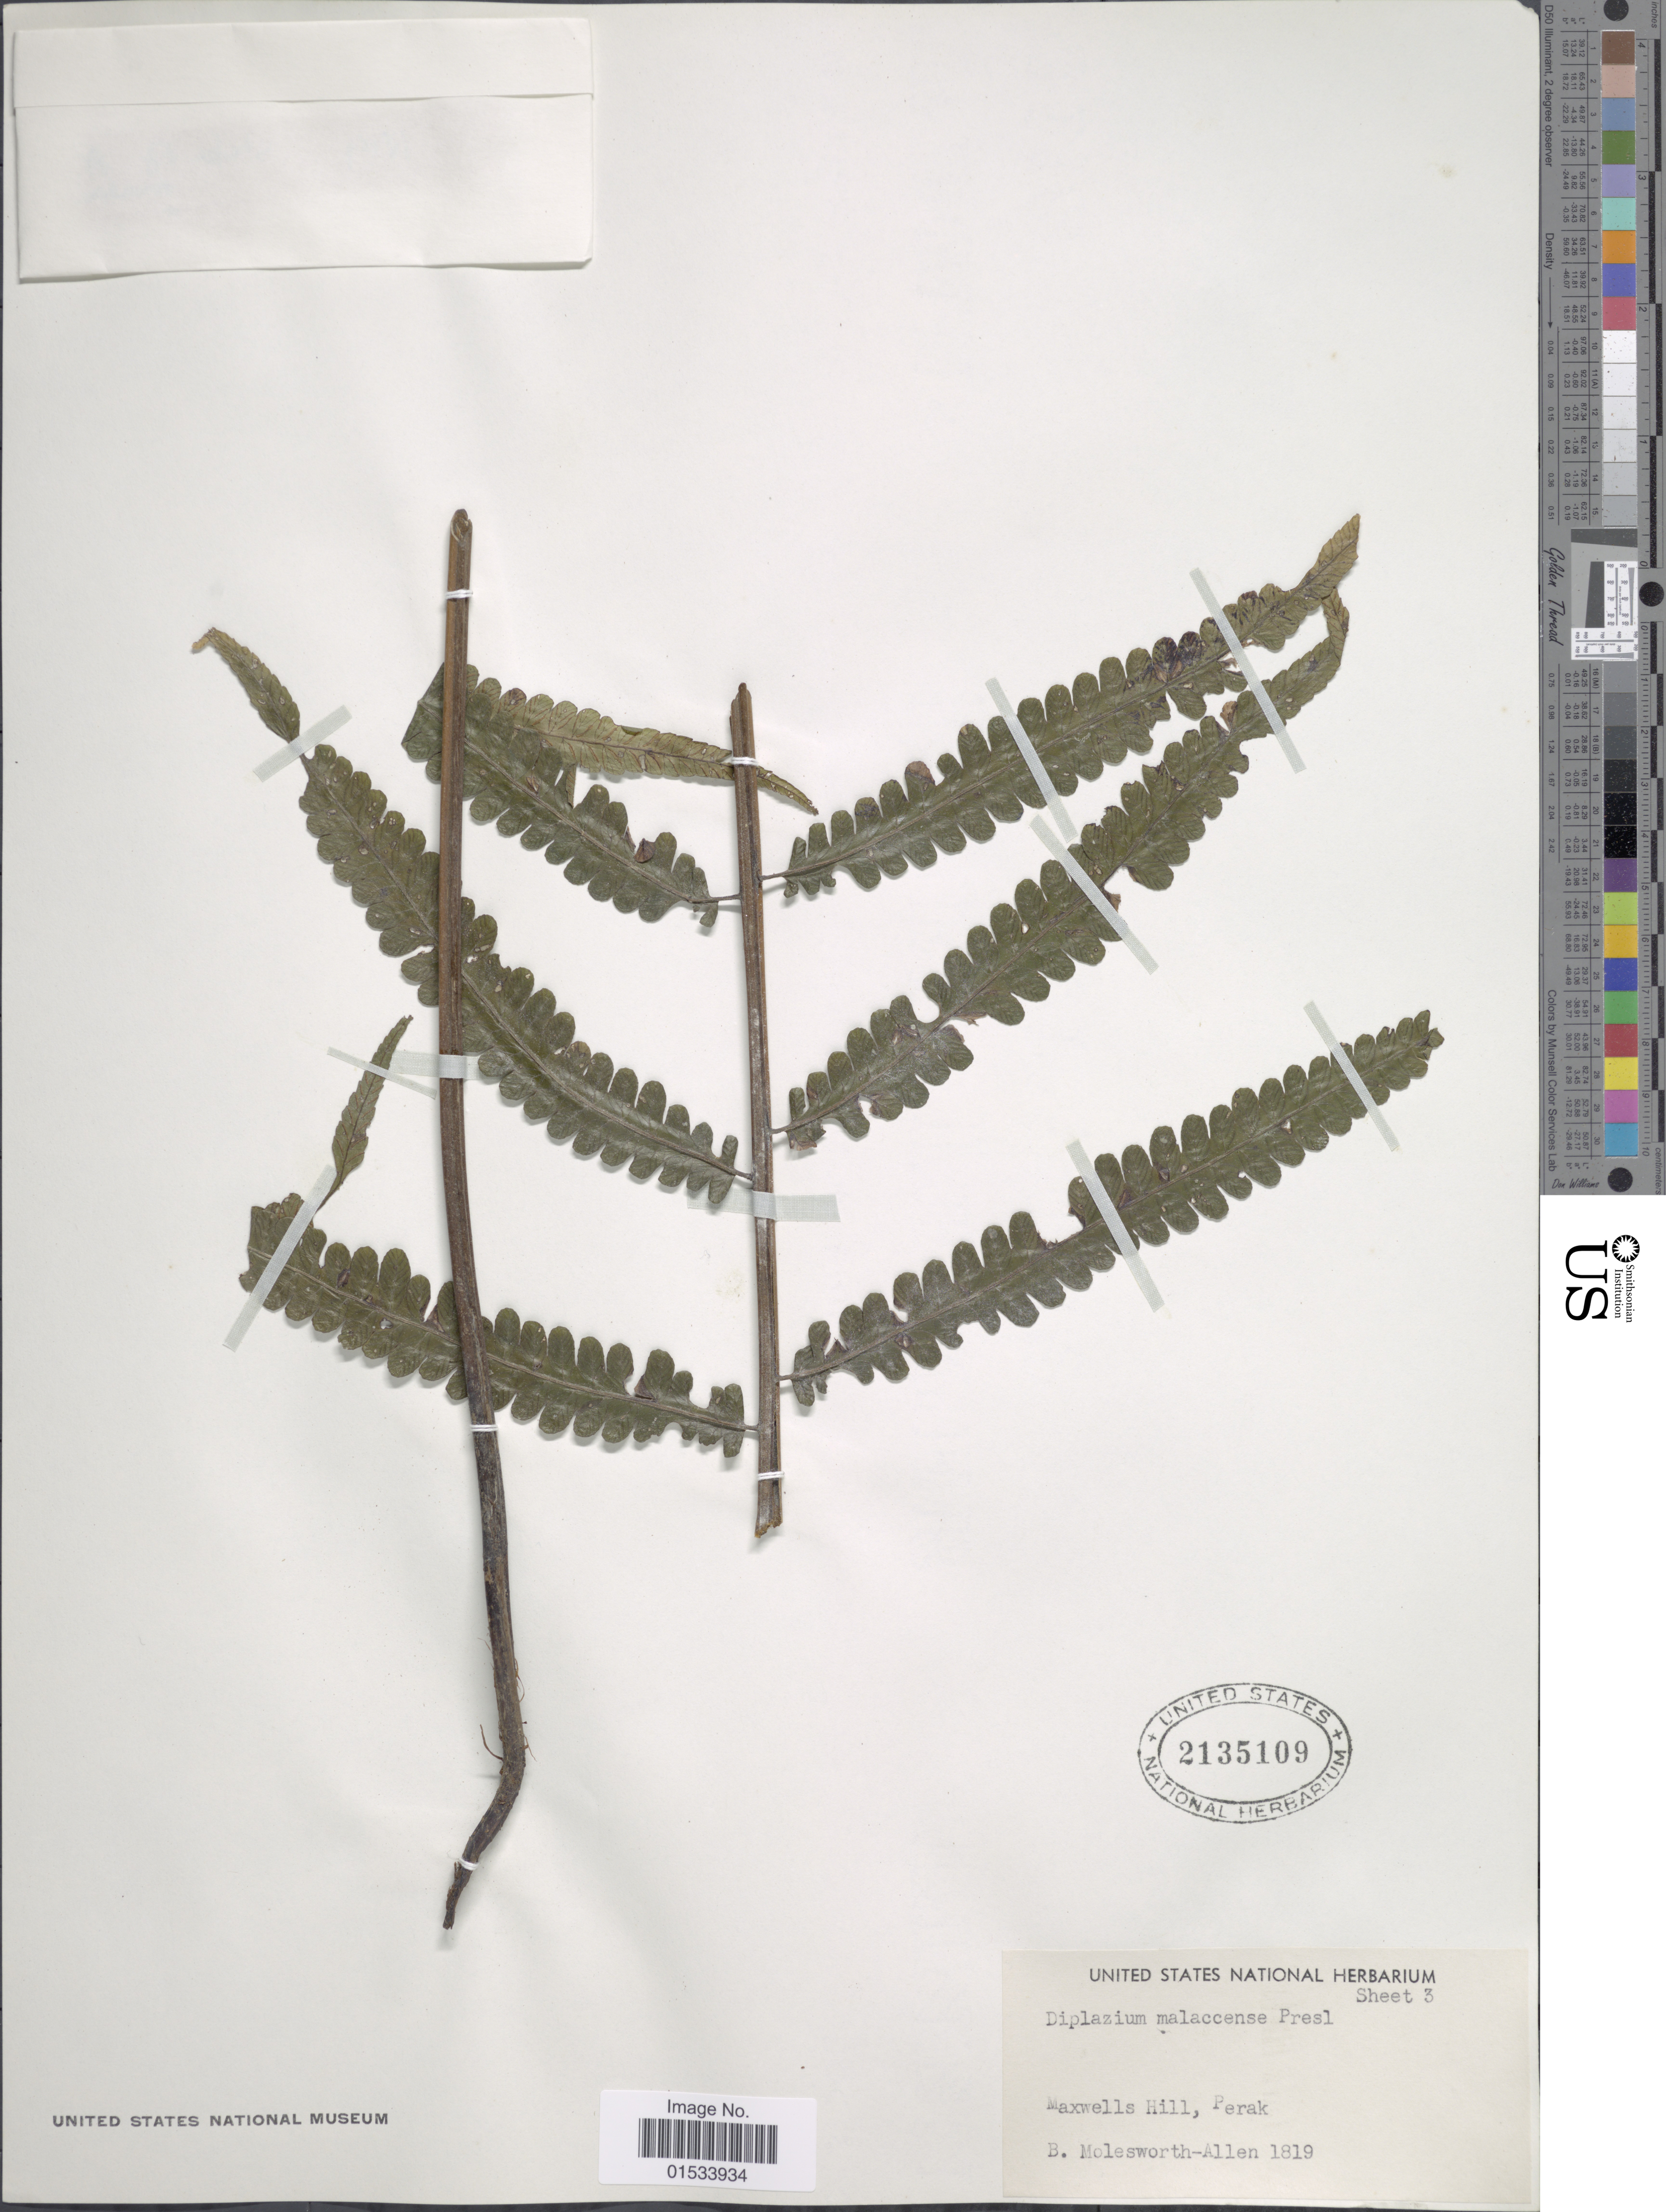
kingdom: Plantae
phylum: Tracheophyta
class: Polypodiopsida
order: Polypodiales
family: Athyriaceae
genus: Diplazium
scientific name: Diplazium malaccense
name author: C. Presl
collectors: B. E. G. Molesworth-Allen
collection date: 1819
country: Malaysia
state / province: Perak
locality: Maxwells Hill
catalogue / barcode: US 2135109